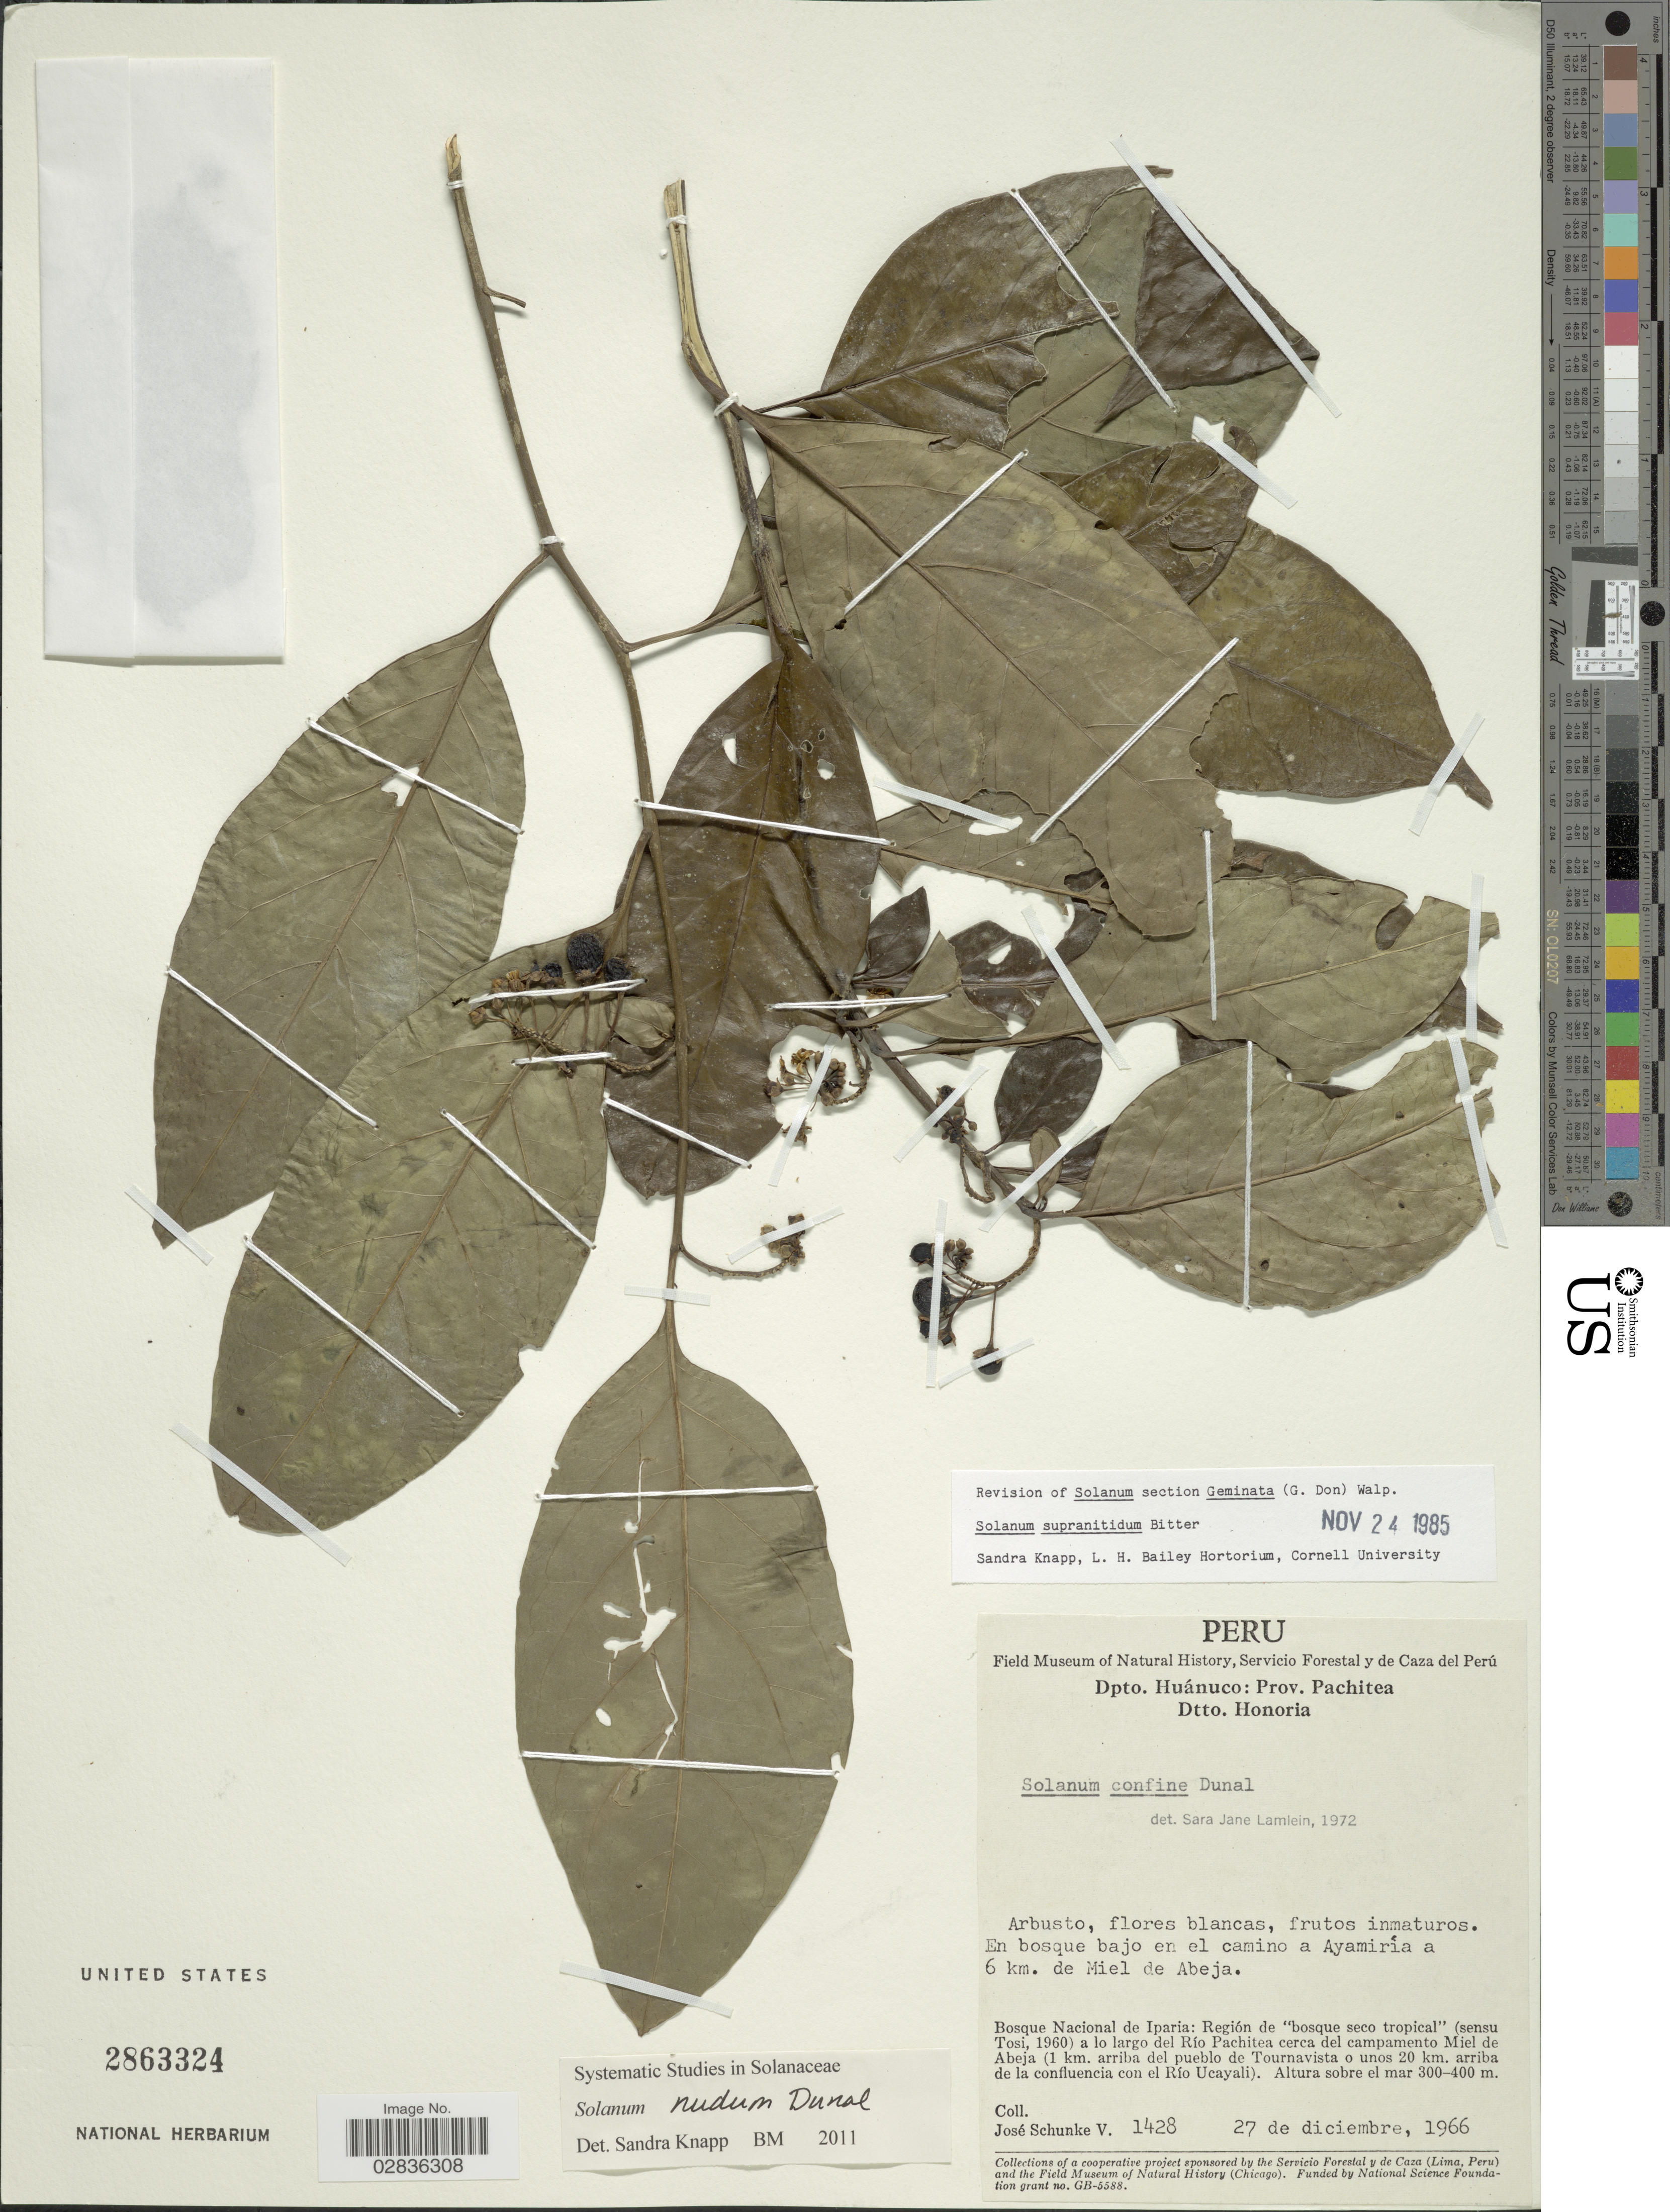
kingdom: Plantae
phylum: Tracheophyta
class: Magnoliopsida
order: Solanales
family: Solanaceae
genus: Solanum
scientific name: Solanum nudum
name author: Dunal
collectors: J. Schunke Vigo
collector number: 1428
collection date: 1966-12-27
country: Peru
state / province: Huánuco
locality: Dpto. Huánuco: Prov. Pachitea. Dtto. Honoria. En bosque bajo en el camino a Ayamiría a 6 km. de Miel de Abeja. Bosque Nacional de Iparía: Región de "bosque seco tropical" (sensu Tosi) a lo largo del Río Pachitea cerca del campamento Miel de Abeja (1 km. arriba del pueblo de Tournavista o unos 20 km. arriba de la confluencia con el Río Ucayali).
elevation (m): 300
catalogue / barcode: US 2863324